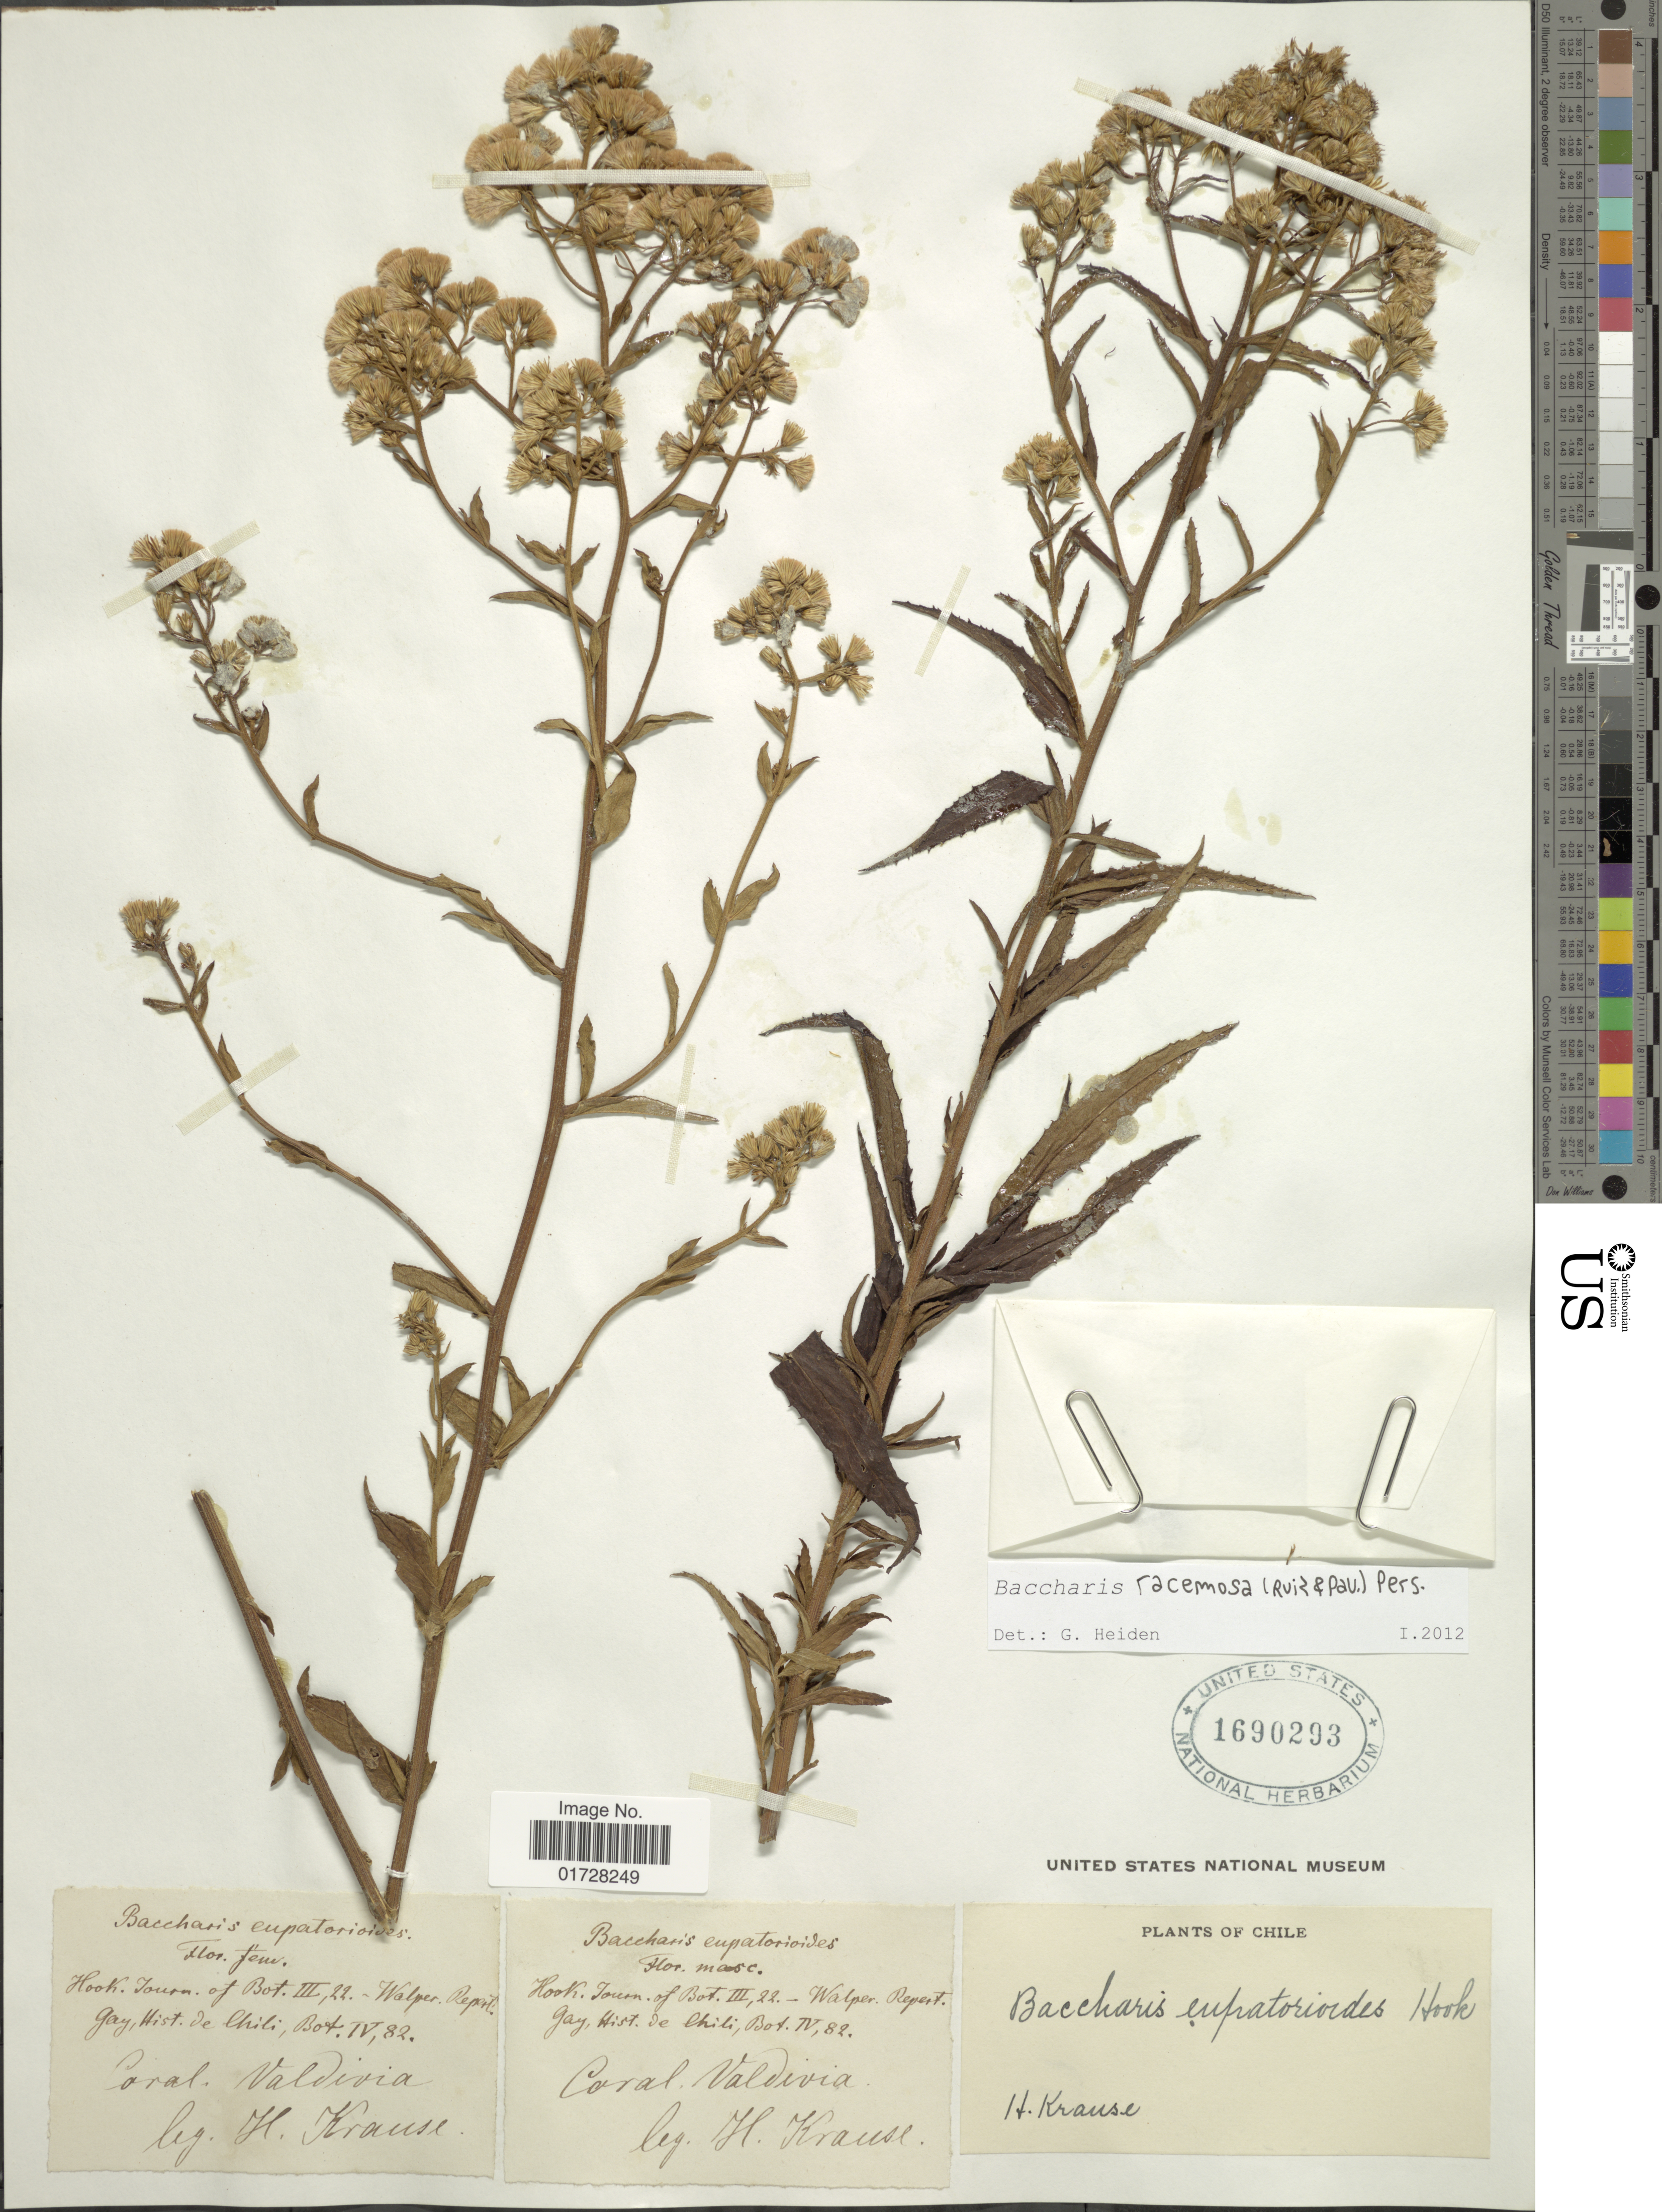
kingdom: Plantae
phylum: Tracheophyta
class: Magnoliopsida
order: Asterales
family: Asteraceae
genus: Baccharis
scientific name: Baccharis racemosa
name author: (Ruiz & Pav.) DC.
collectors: H. Krause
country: Chile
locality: Coral, Valdivia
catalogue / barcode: US 1690293